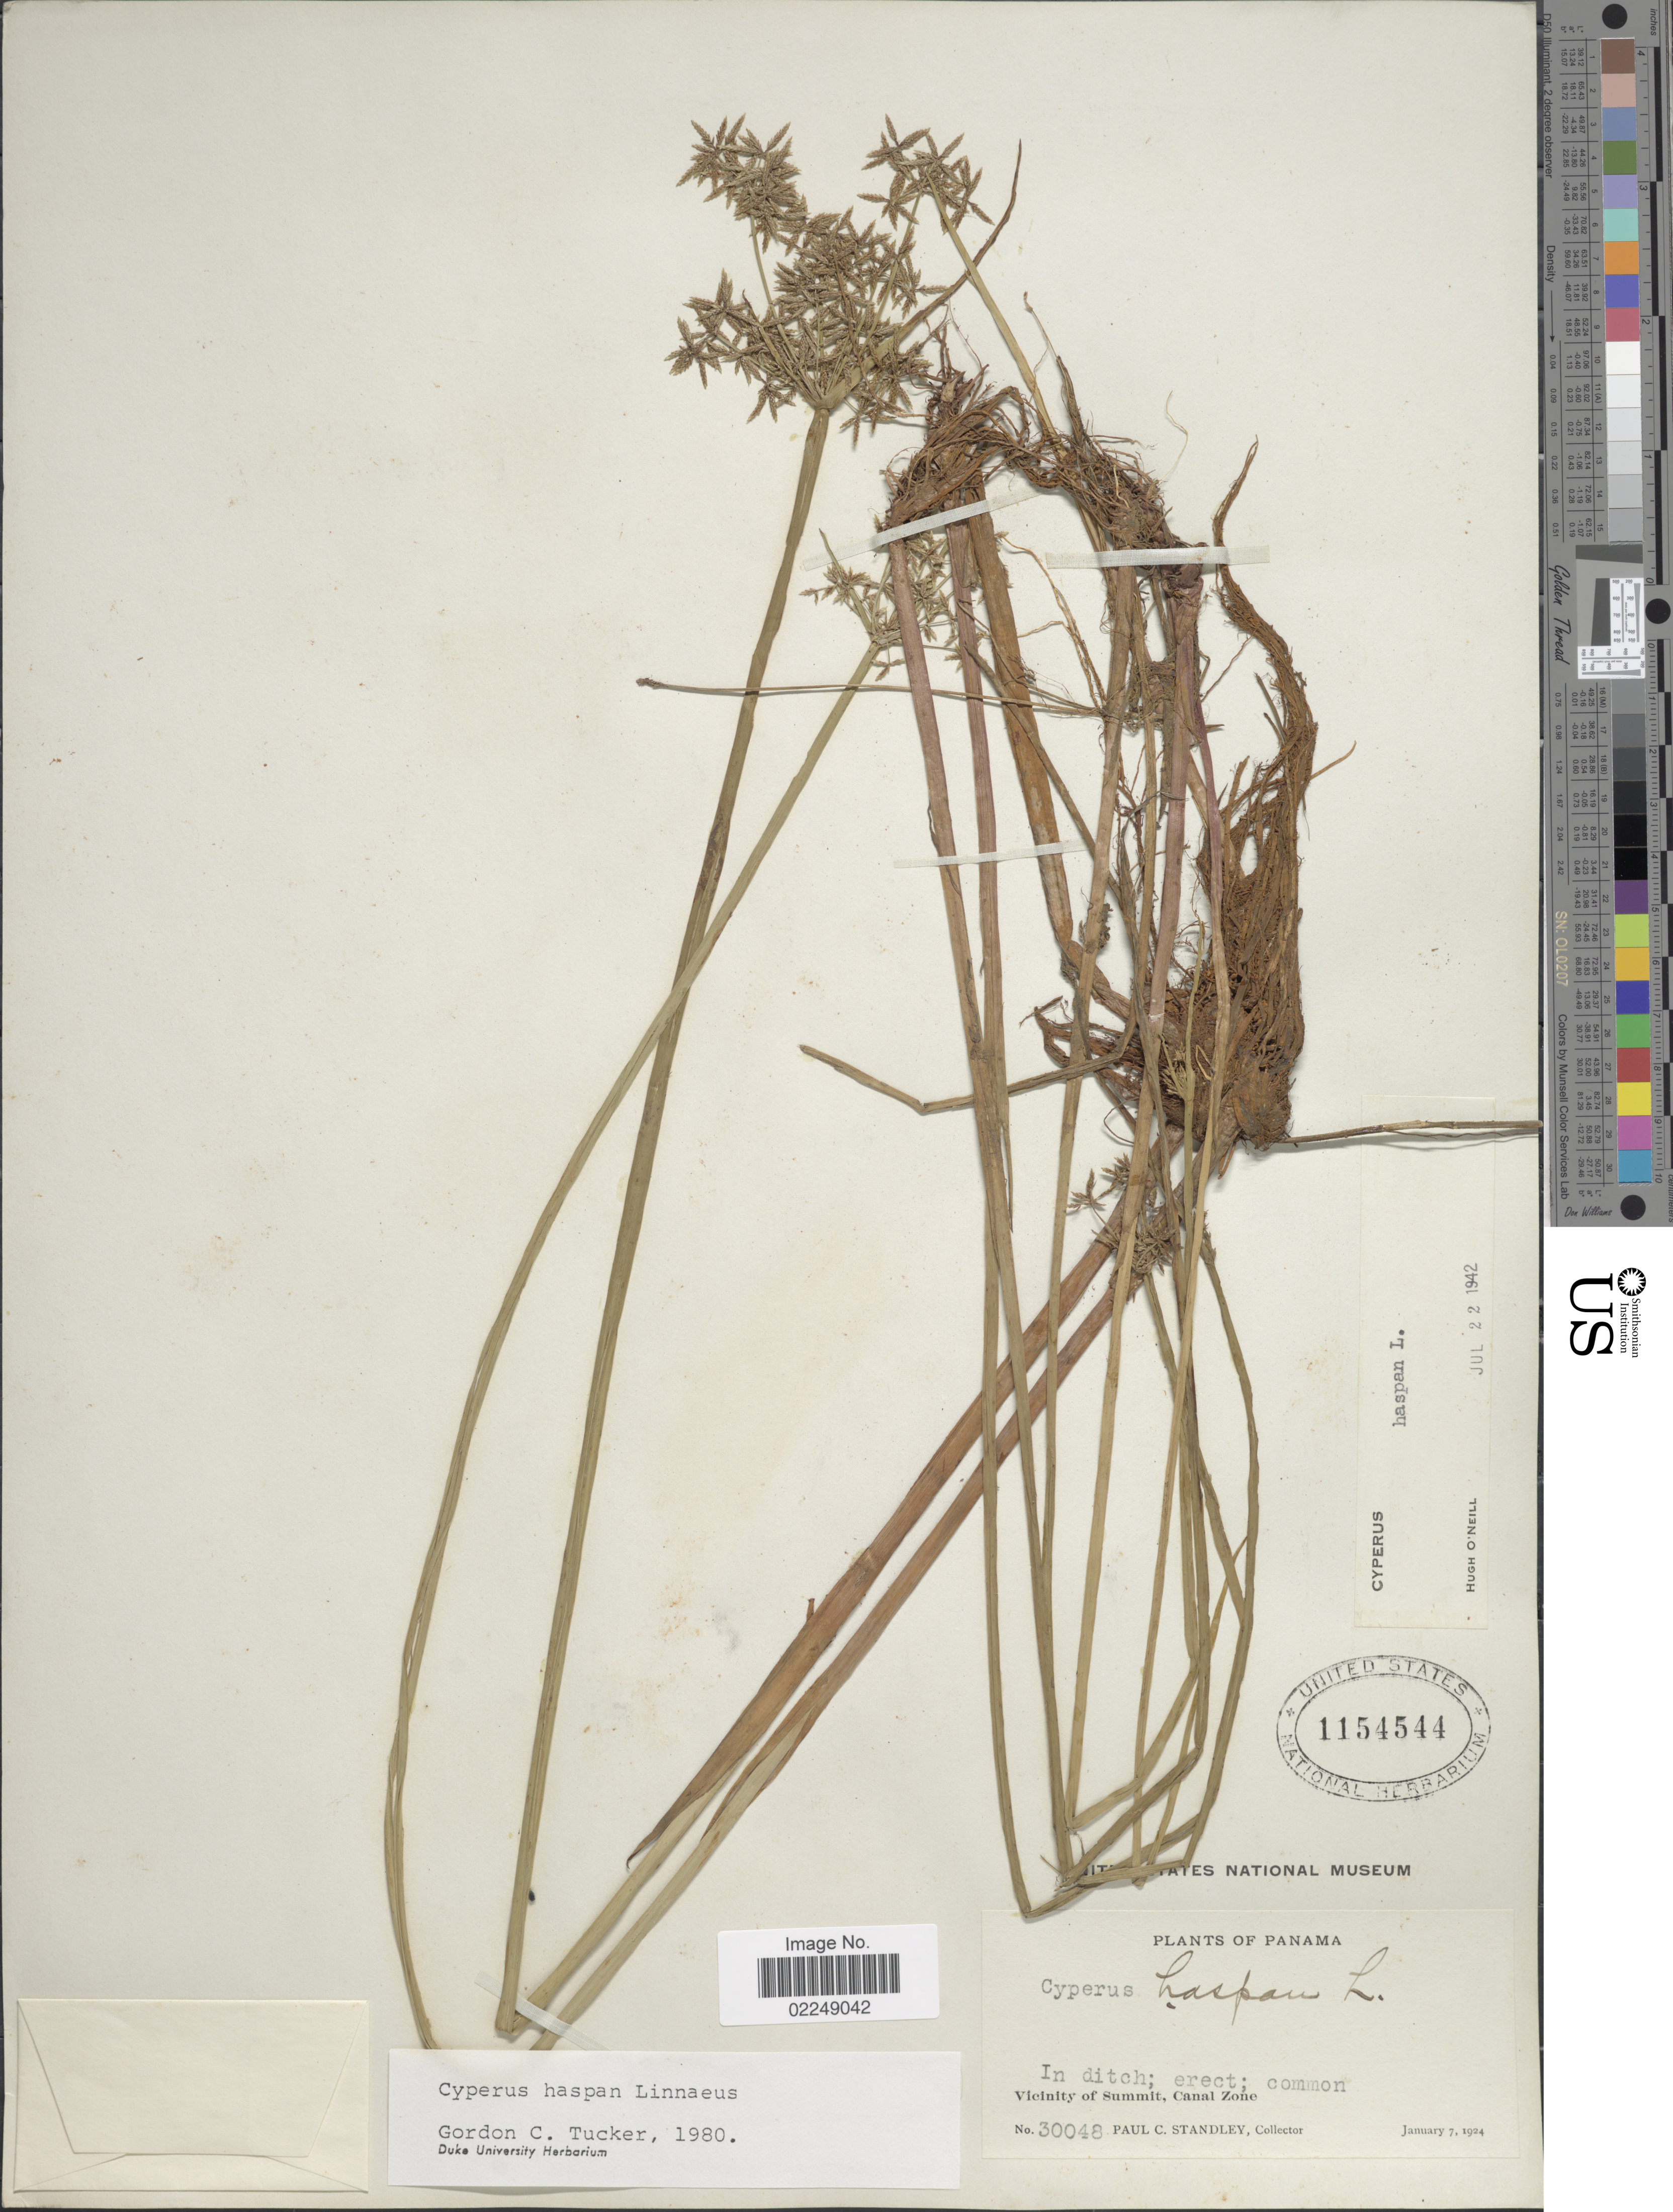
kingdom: Plantae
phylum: Tracheophyta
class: Liliopsida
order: Poales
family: Cyperaceae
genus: Cyperus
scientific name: Cyperus haspan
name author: L.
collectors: P. C. Standley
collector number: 30048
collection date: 1924-01-07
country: Panama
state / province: Colón / Panamá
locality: Vicinity of Summit, Canal Zone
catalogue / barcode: US 1154544